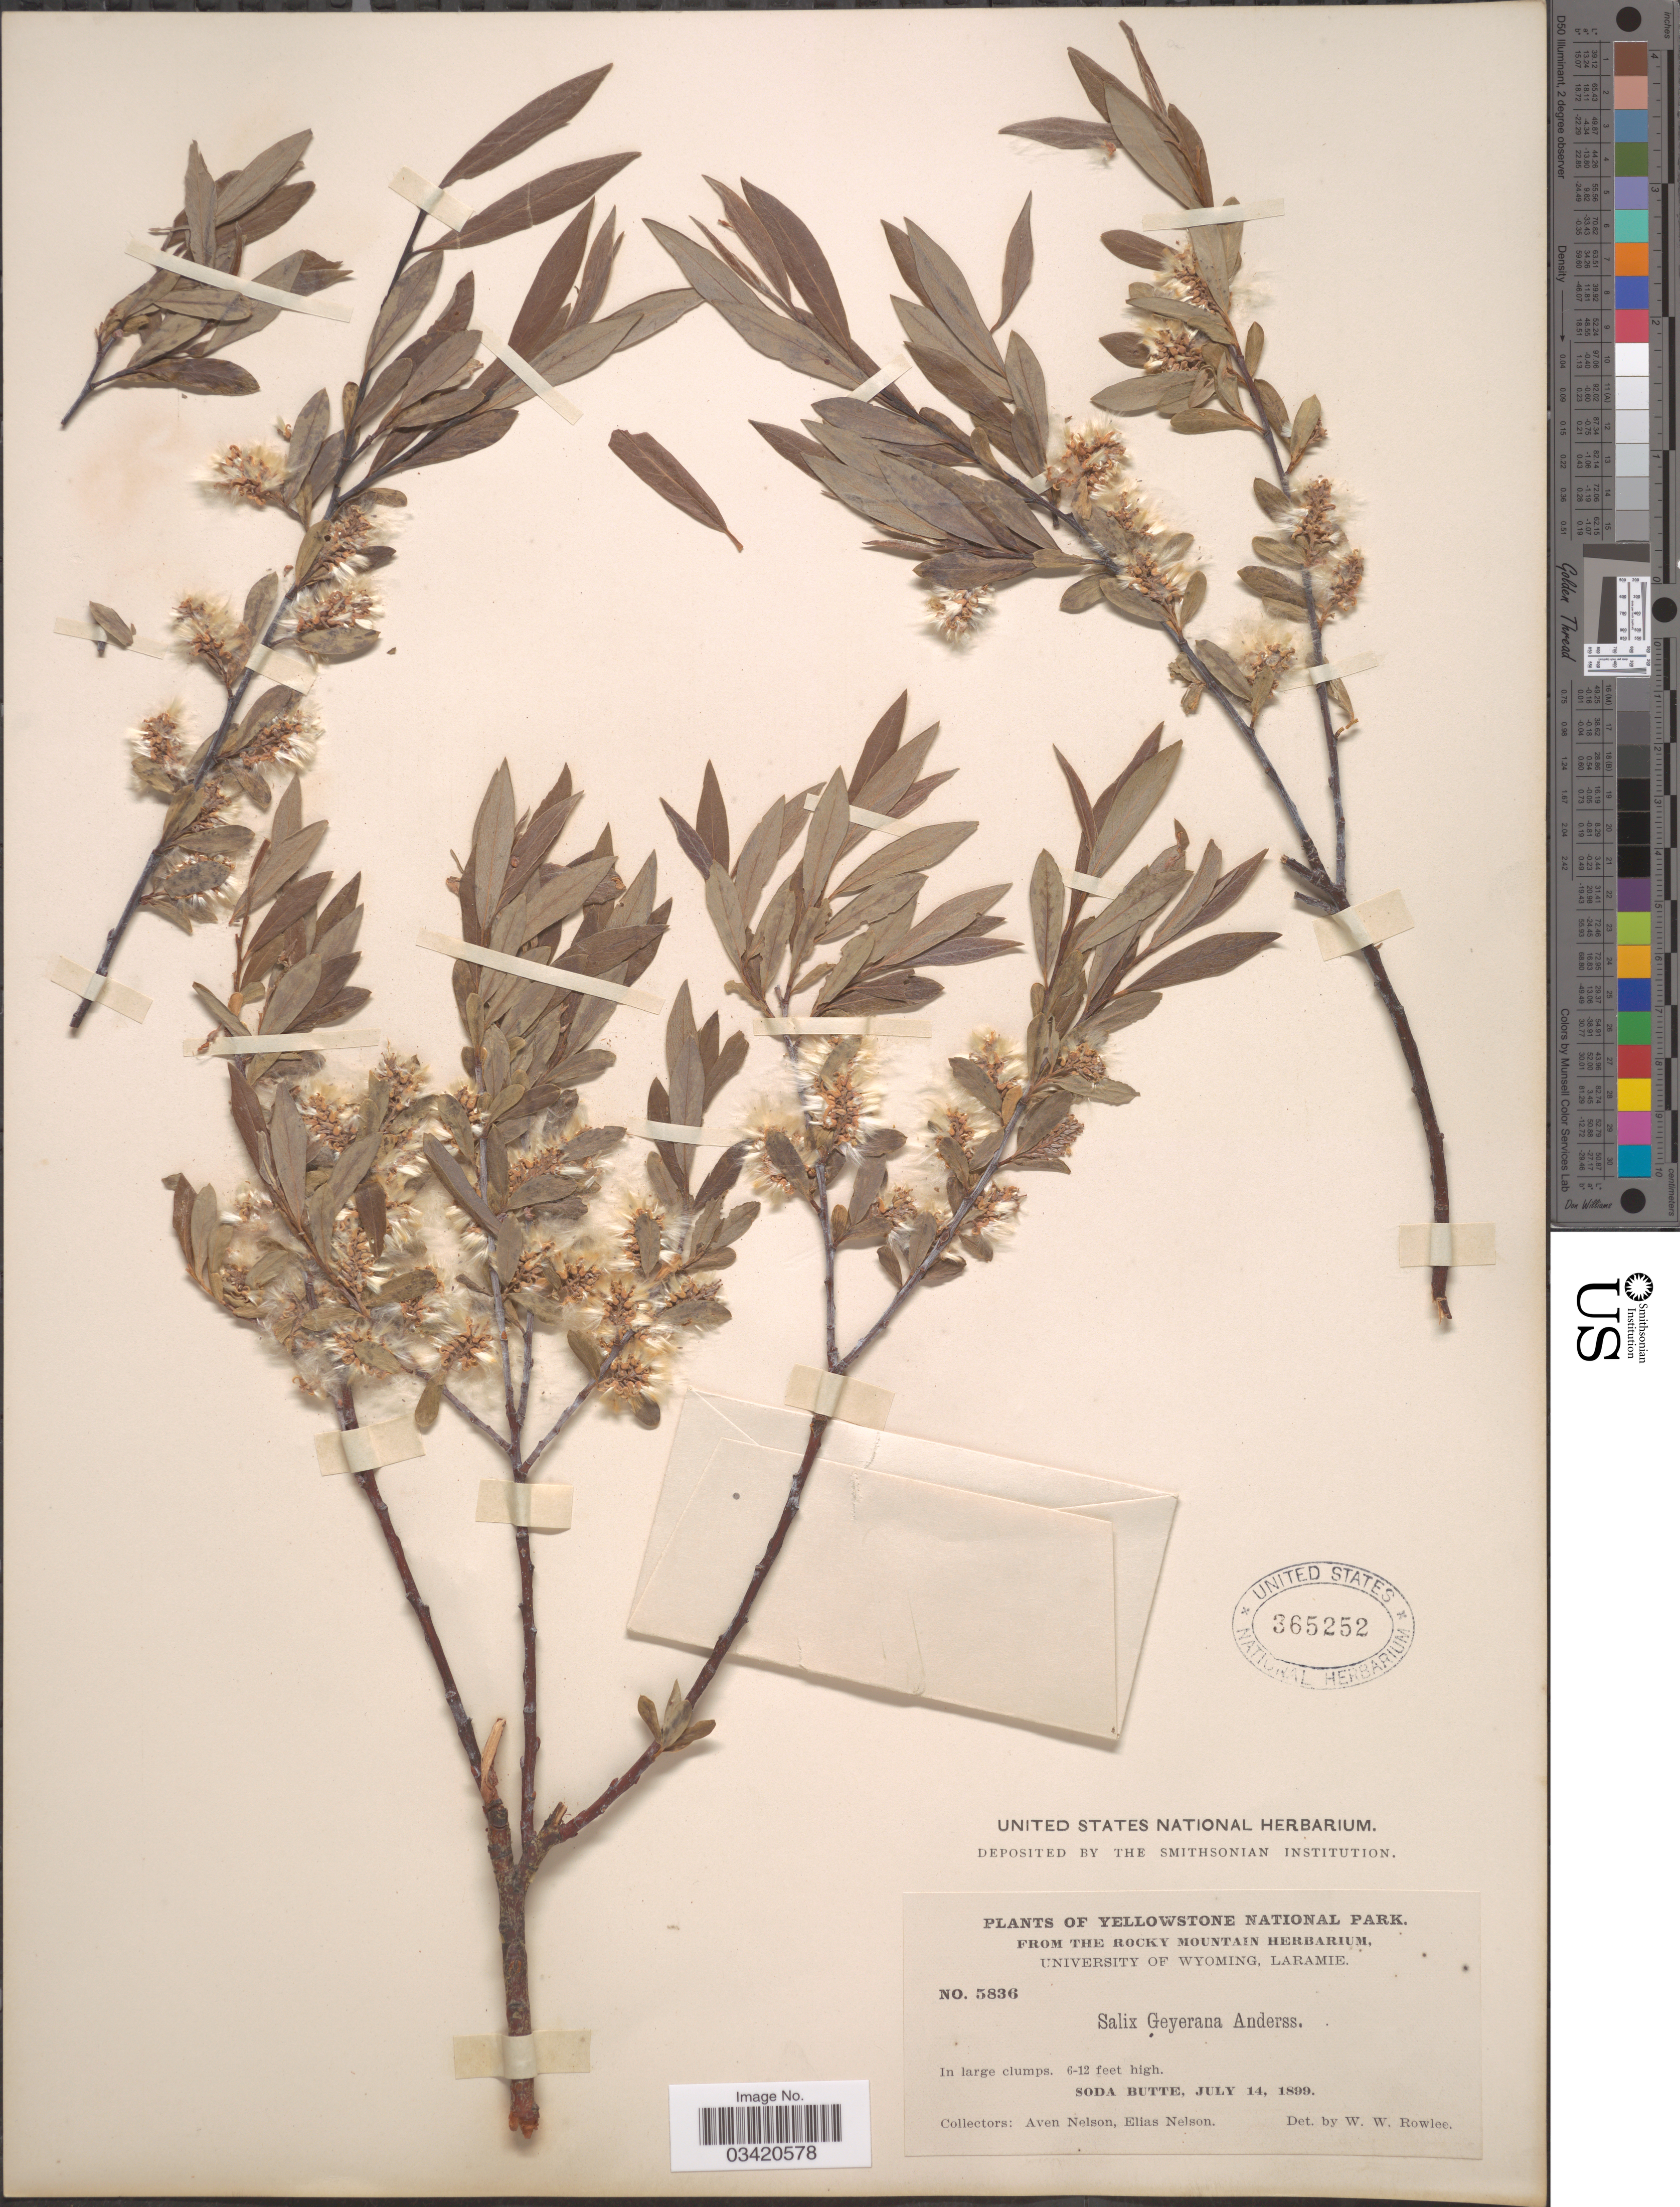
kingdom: Plantae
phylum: Tracheophyta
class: Magnoliopsida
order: Malpighiales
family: Salicaceae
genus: Salix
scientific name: Salix geyeriana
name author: Andersson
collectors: A. Nelson & E. Nelson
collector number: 5836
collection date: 1899-07-14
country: United States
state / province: Wyoming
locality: Yellowstone National Park. Soda Butte.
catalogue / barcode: US 365252